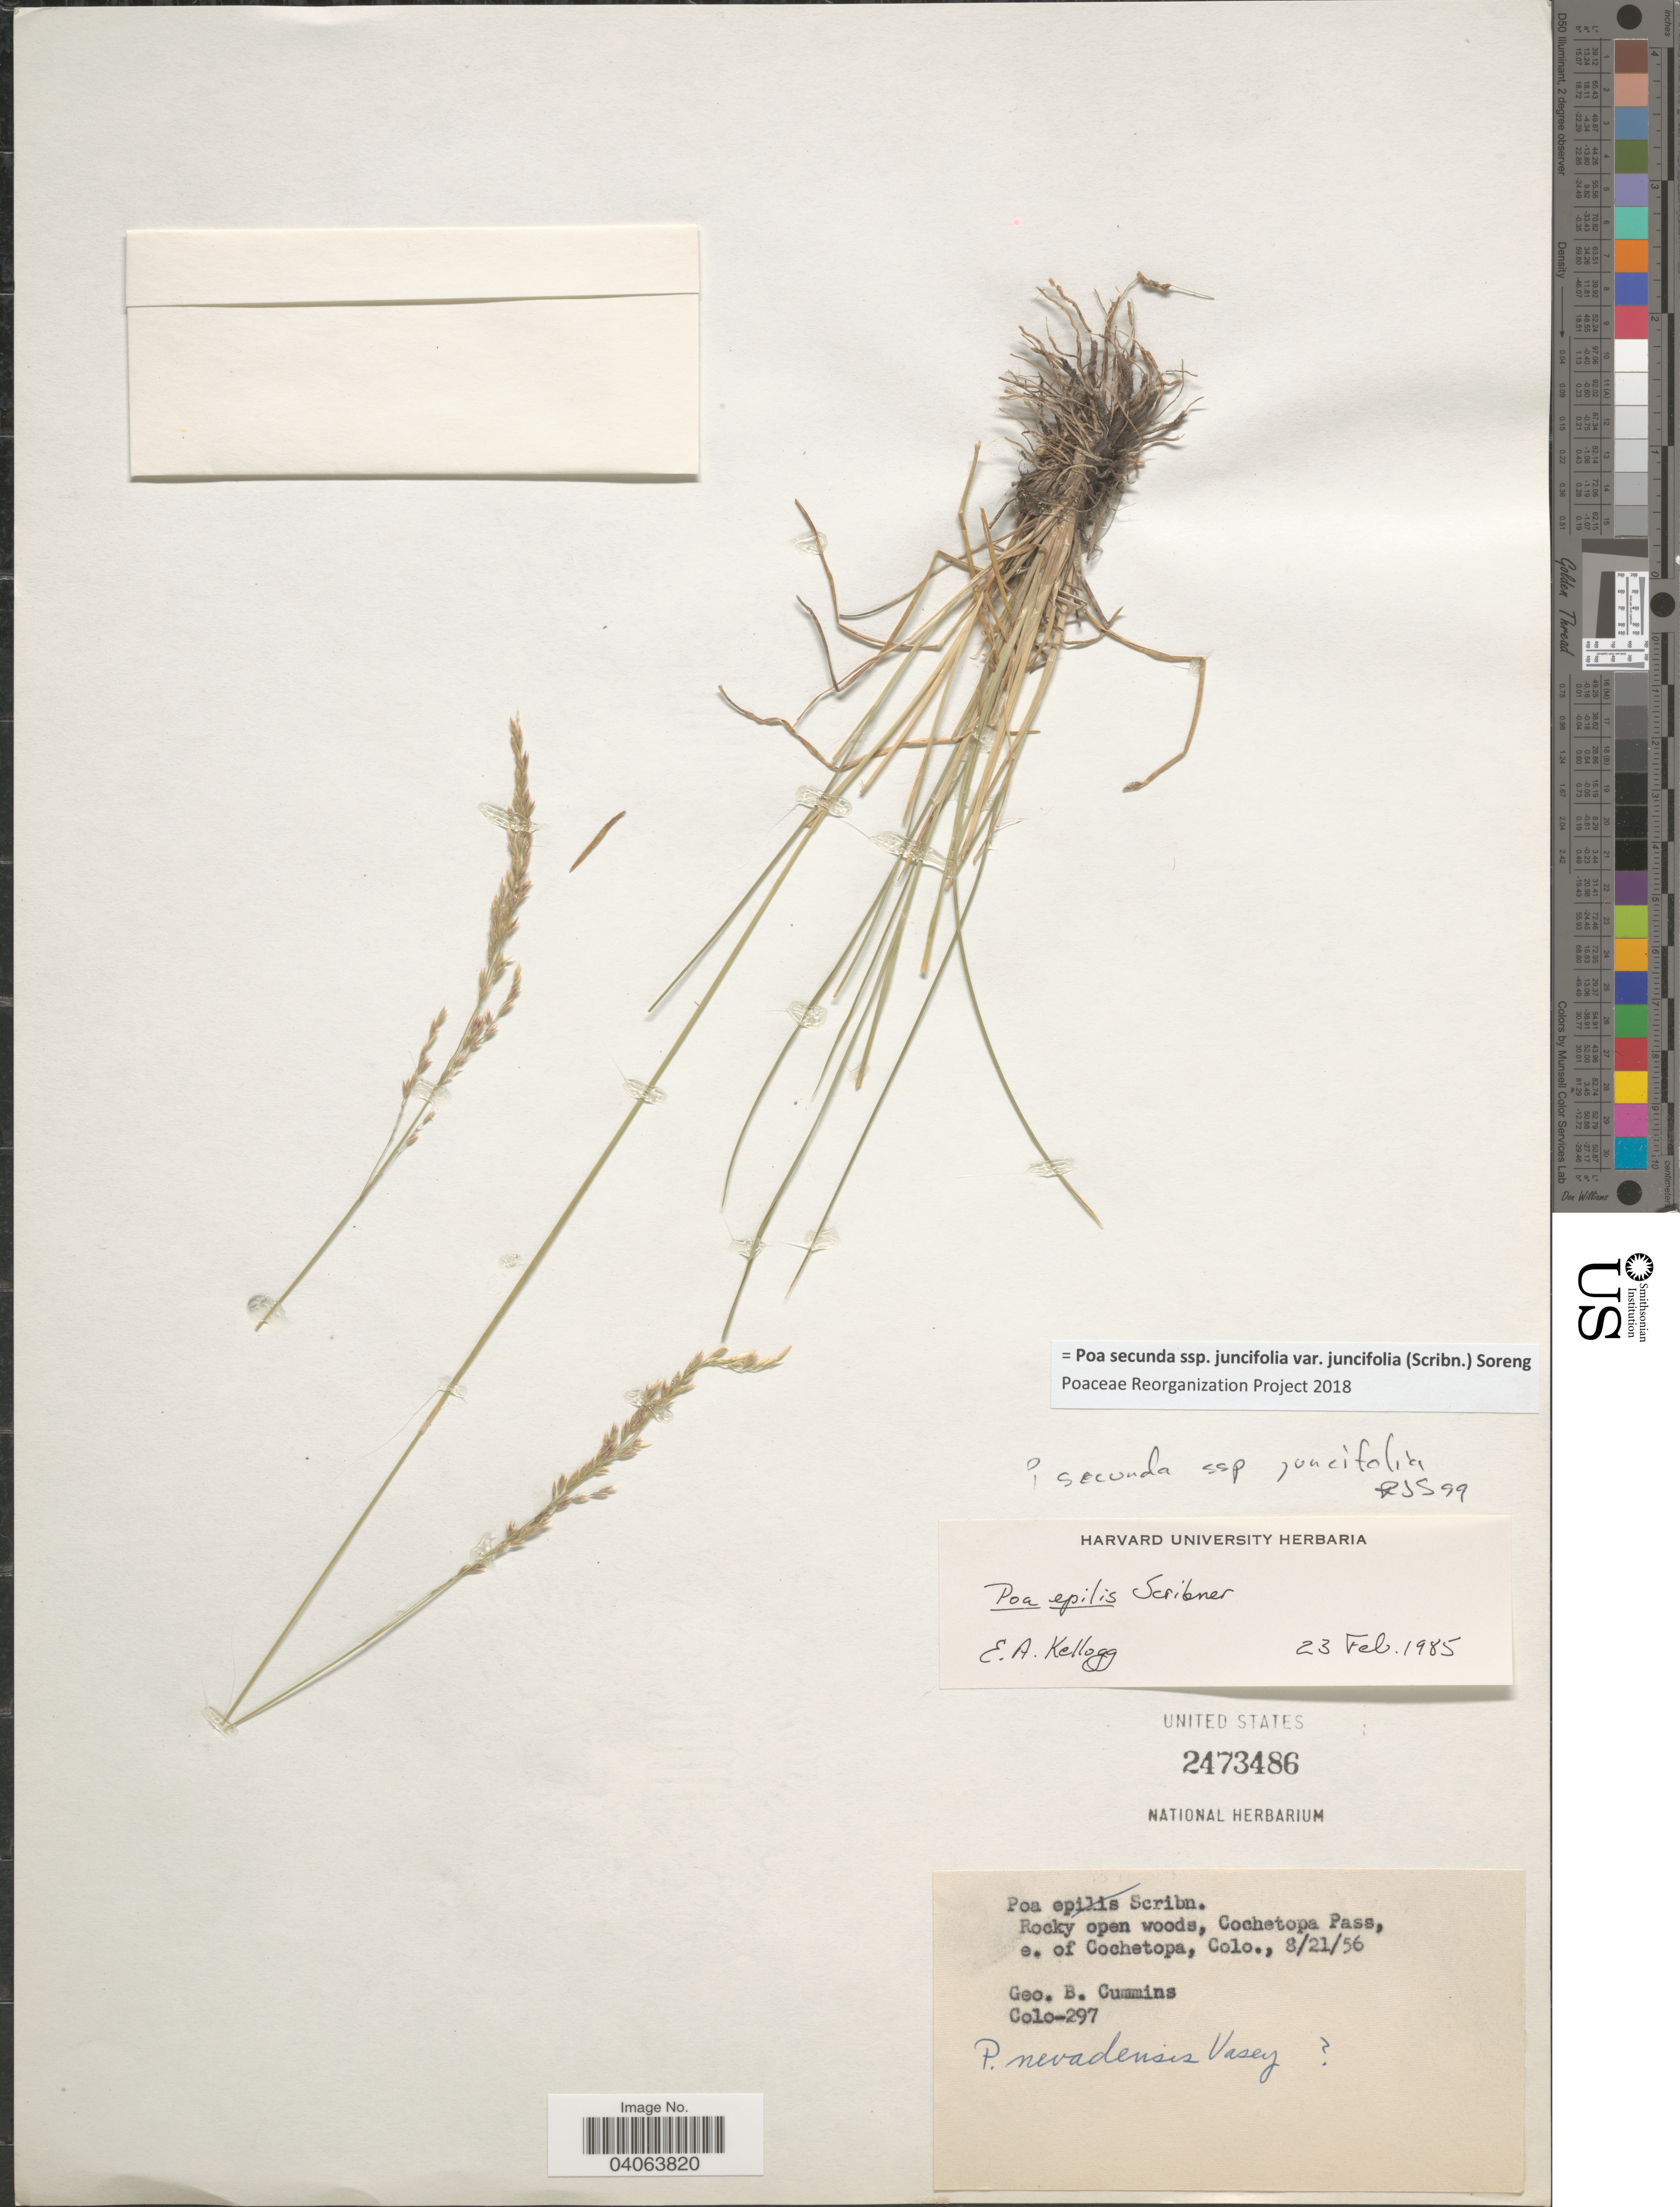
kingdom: Plantae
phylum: Tracheophyta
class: Liliopsida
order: Poales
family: Poaceae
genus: Poa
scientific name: Poa secunda subsp. juncifolia var. juncifolia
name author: (Scribn.) Soreng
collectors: G. Cummins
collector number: Colo-297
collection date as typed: Transcribed d/m/y: 21/8/56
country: United States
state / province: Colorado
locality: Rocky open woods, Cochetopa Pass, e. of Cochetopa.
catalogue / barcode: US 2473486